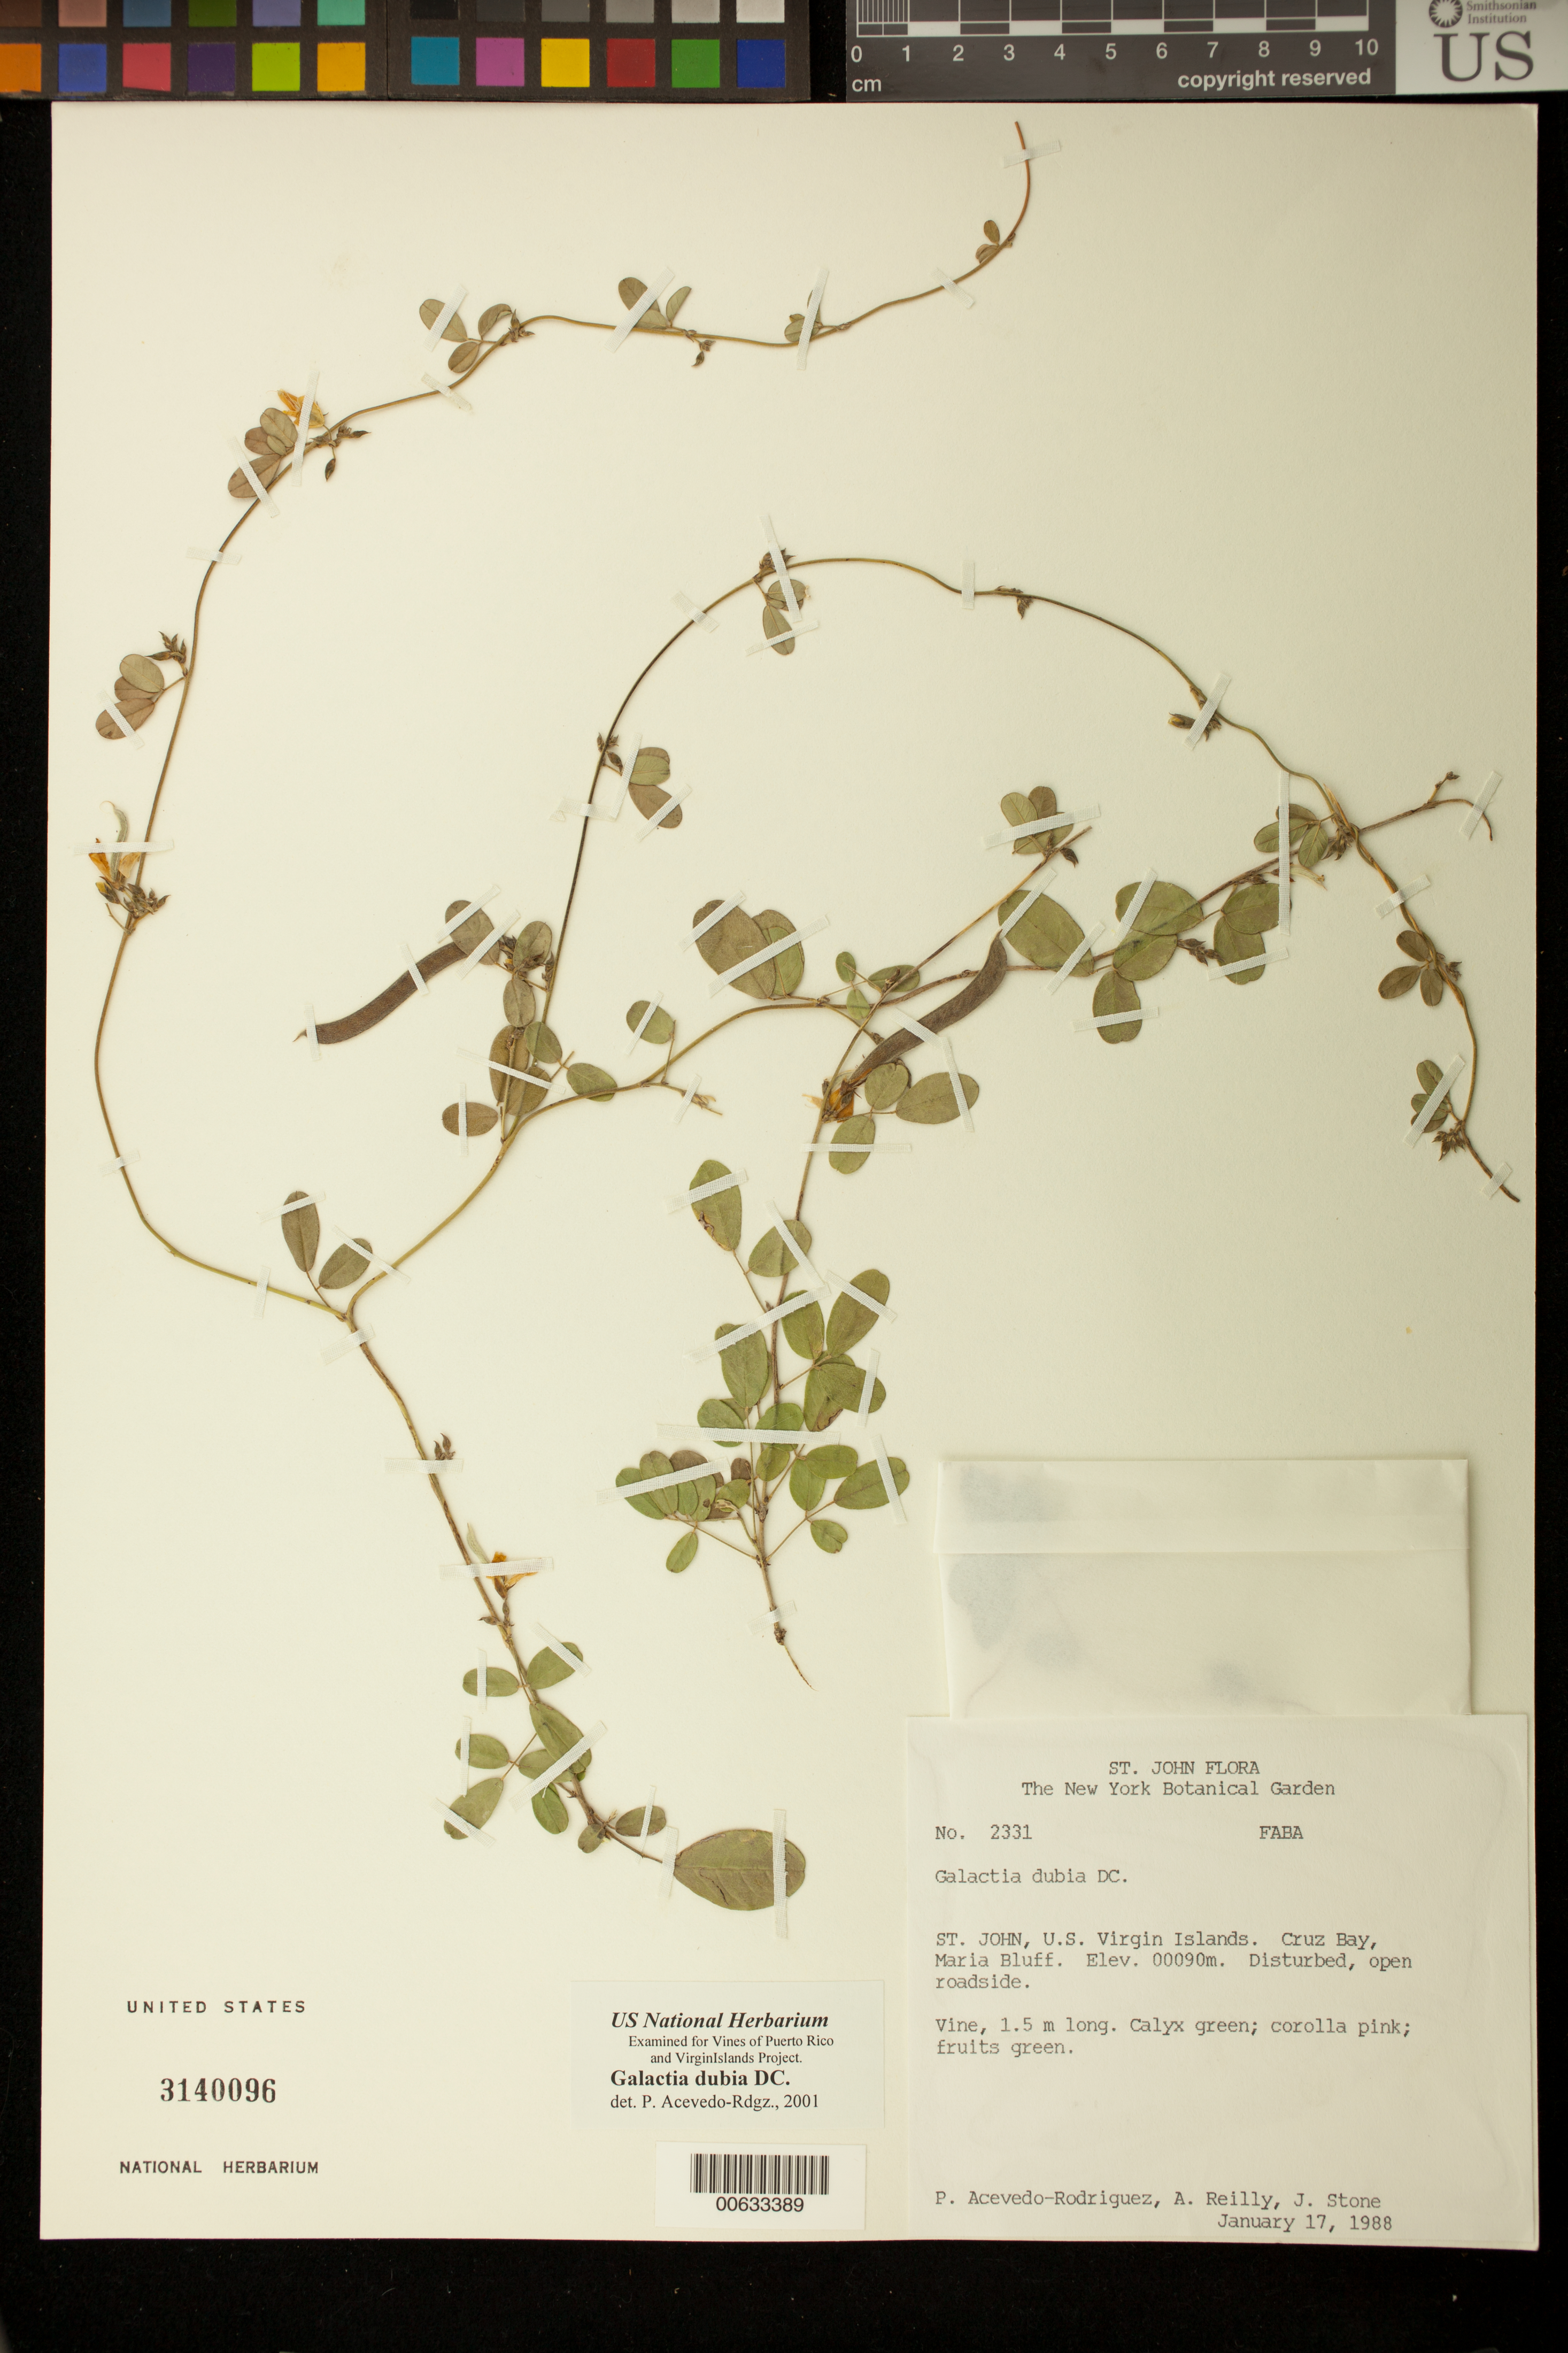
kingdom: Plantae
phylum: Tracheophyta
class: Magnoliopsida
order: Fabales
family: Fabaceae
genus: Galactia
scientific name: Galactia dubia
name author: DC.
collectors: P. Acevedo-Rodr., A. Reilly & J. Stone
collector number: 2331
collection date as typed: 17 Jan 1988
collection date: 1988-01-17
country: U.S. Virgin Islands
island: St. John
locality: Cruz Bay Quarter; Maria Bluff.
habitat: Disturbed, open roadside.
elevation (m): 90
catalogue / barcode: US 3140096